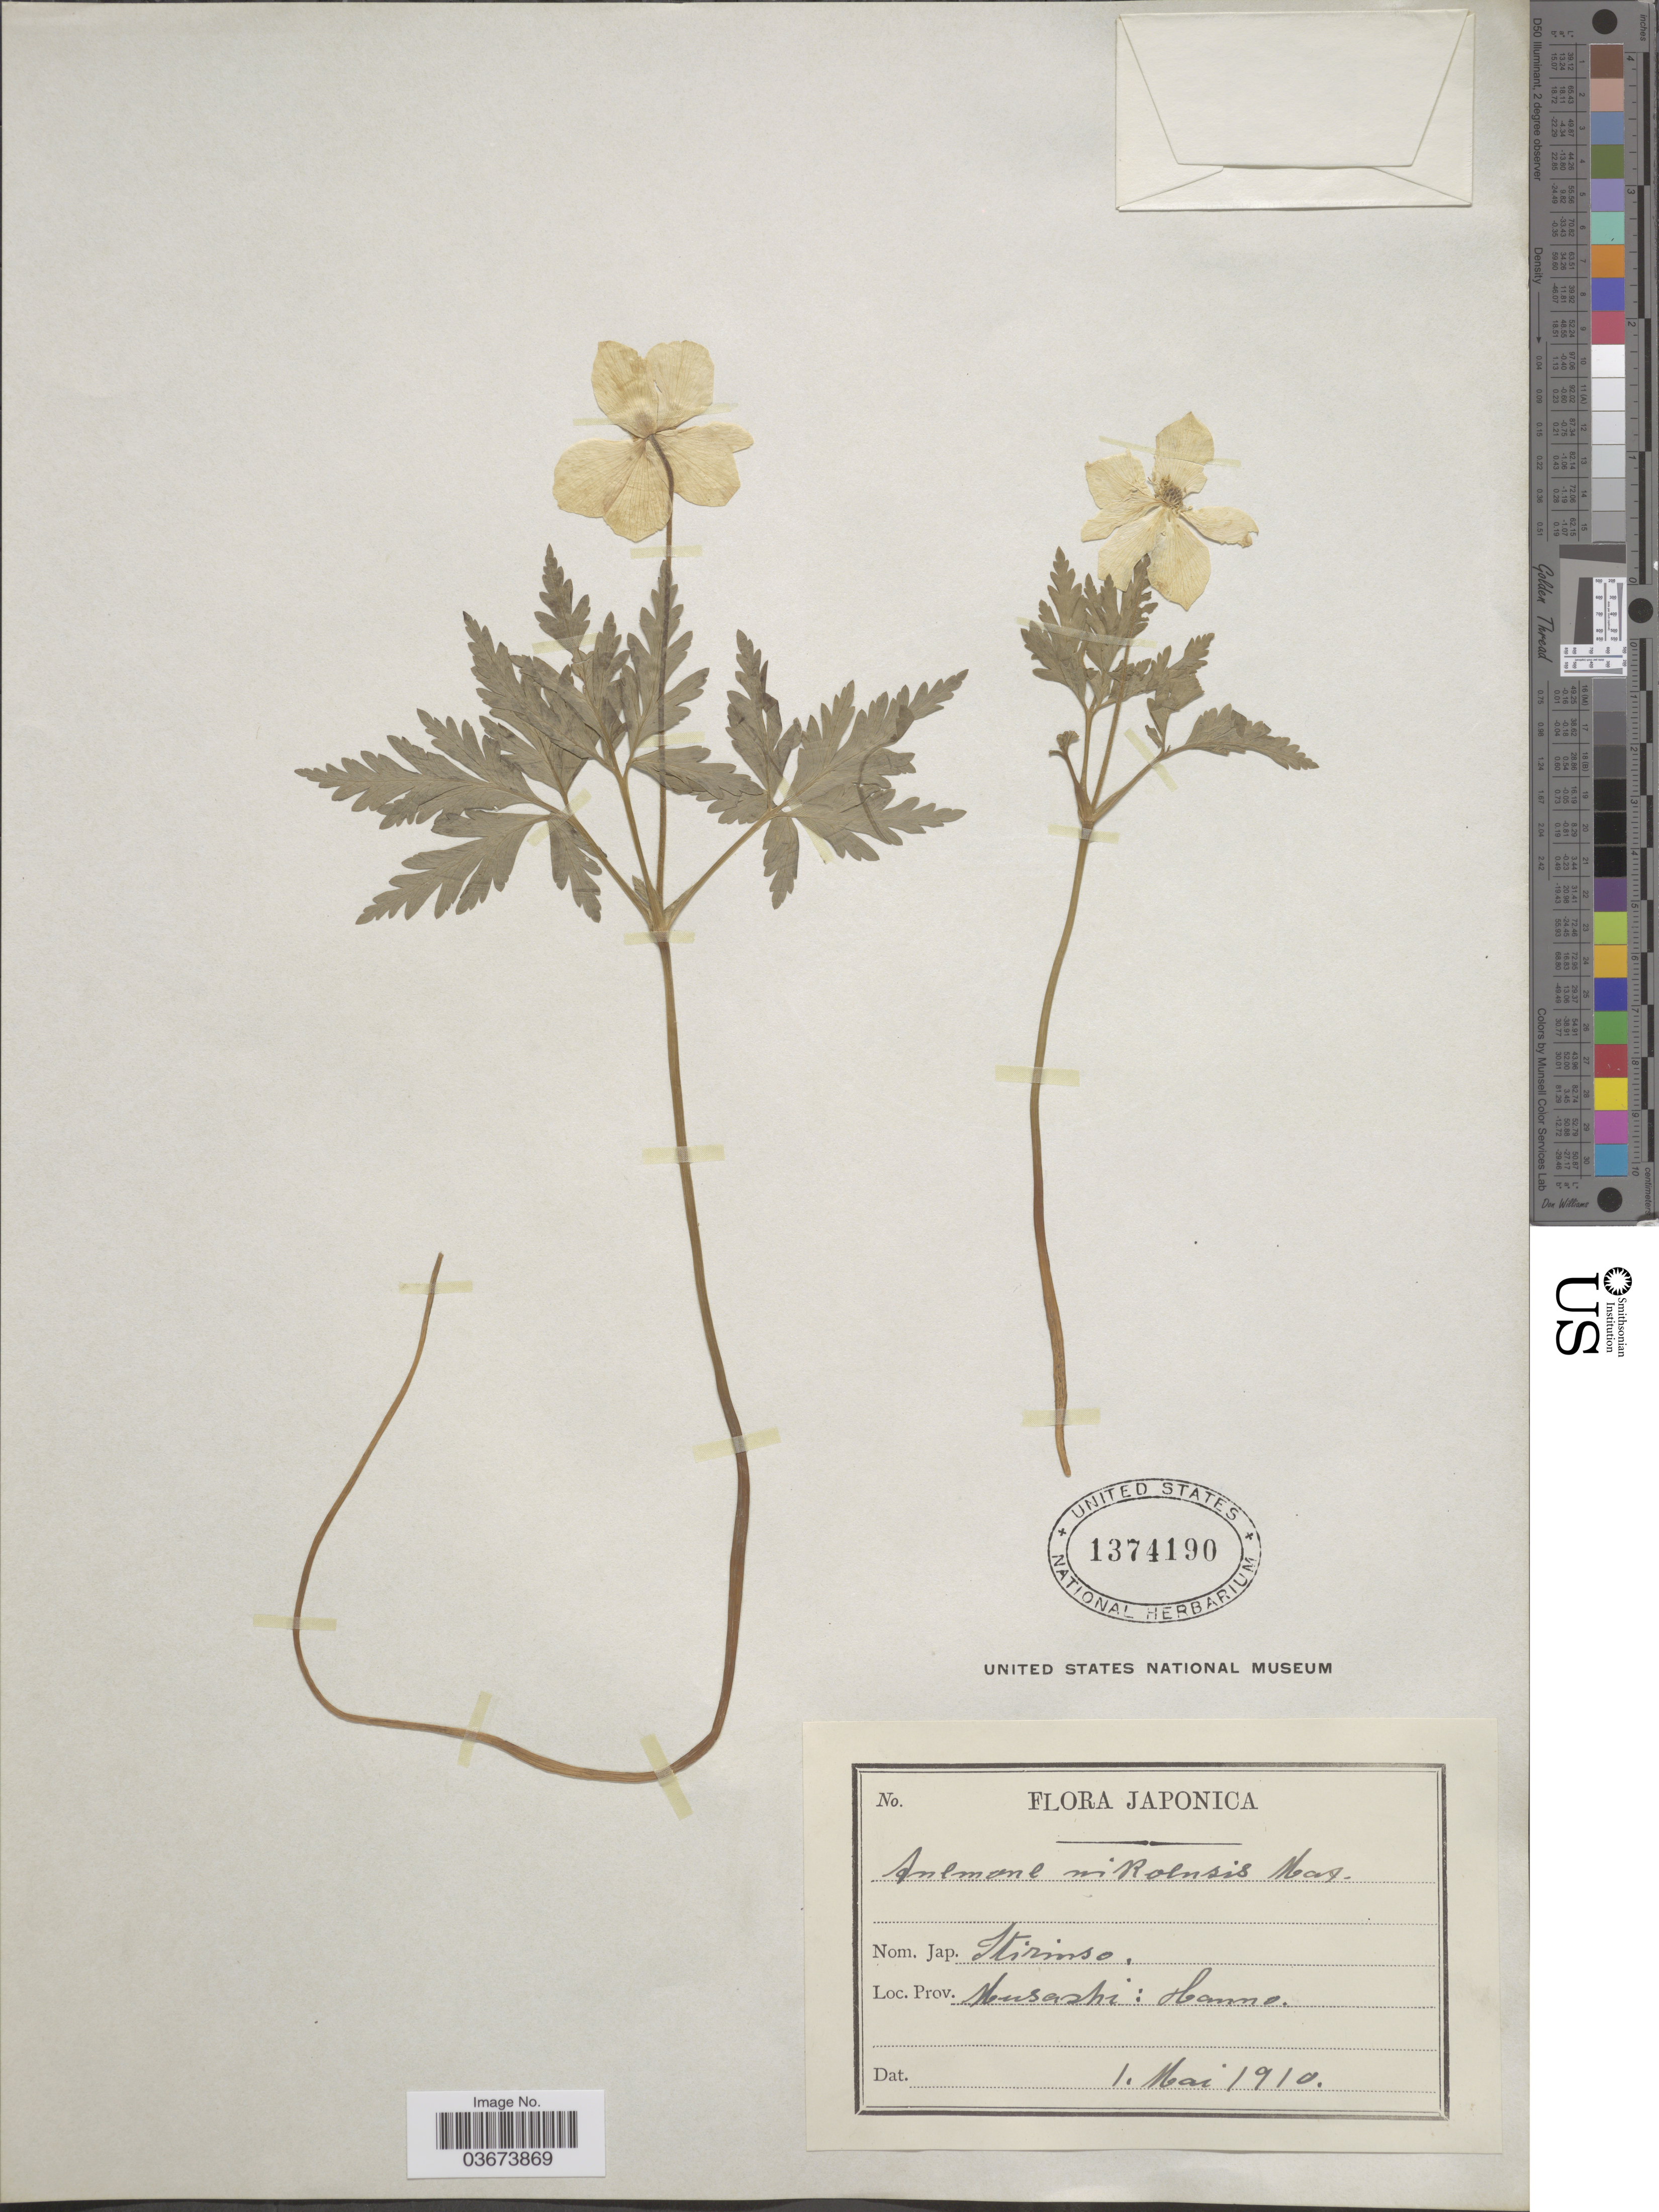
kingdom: Plantae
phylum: Tracheophyta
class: Magnoliopsida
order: Ranunculales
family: Ranunculaceae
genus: Anemone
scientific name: Anemone nikoensis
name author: Maxim.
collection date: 1910-05-01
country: Japan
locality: Prov. Musashi: Hanno.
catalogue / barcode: US 1374190